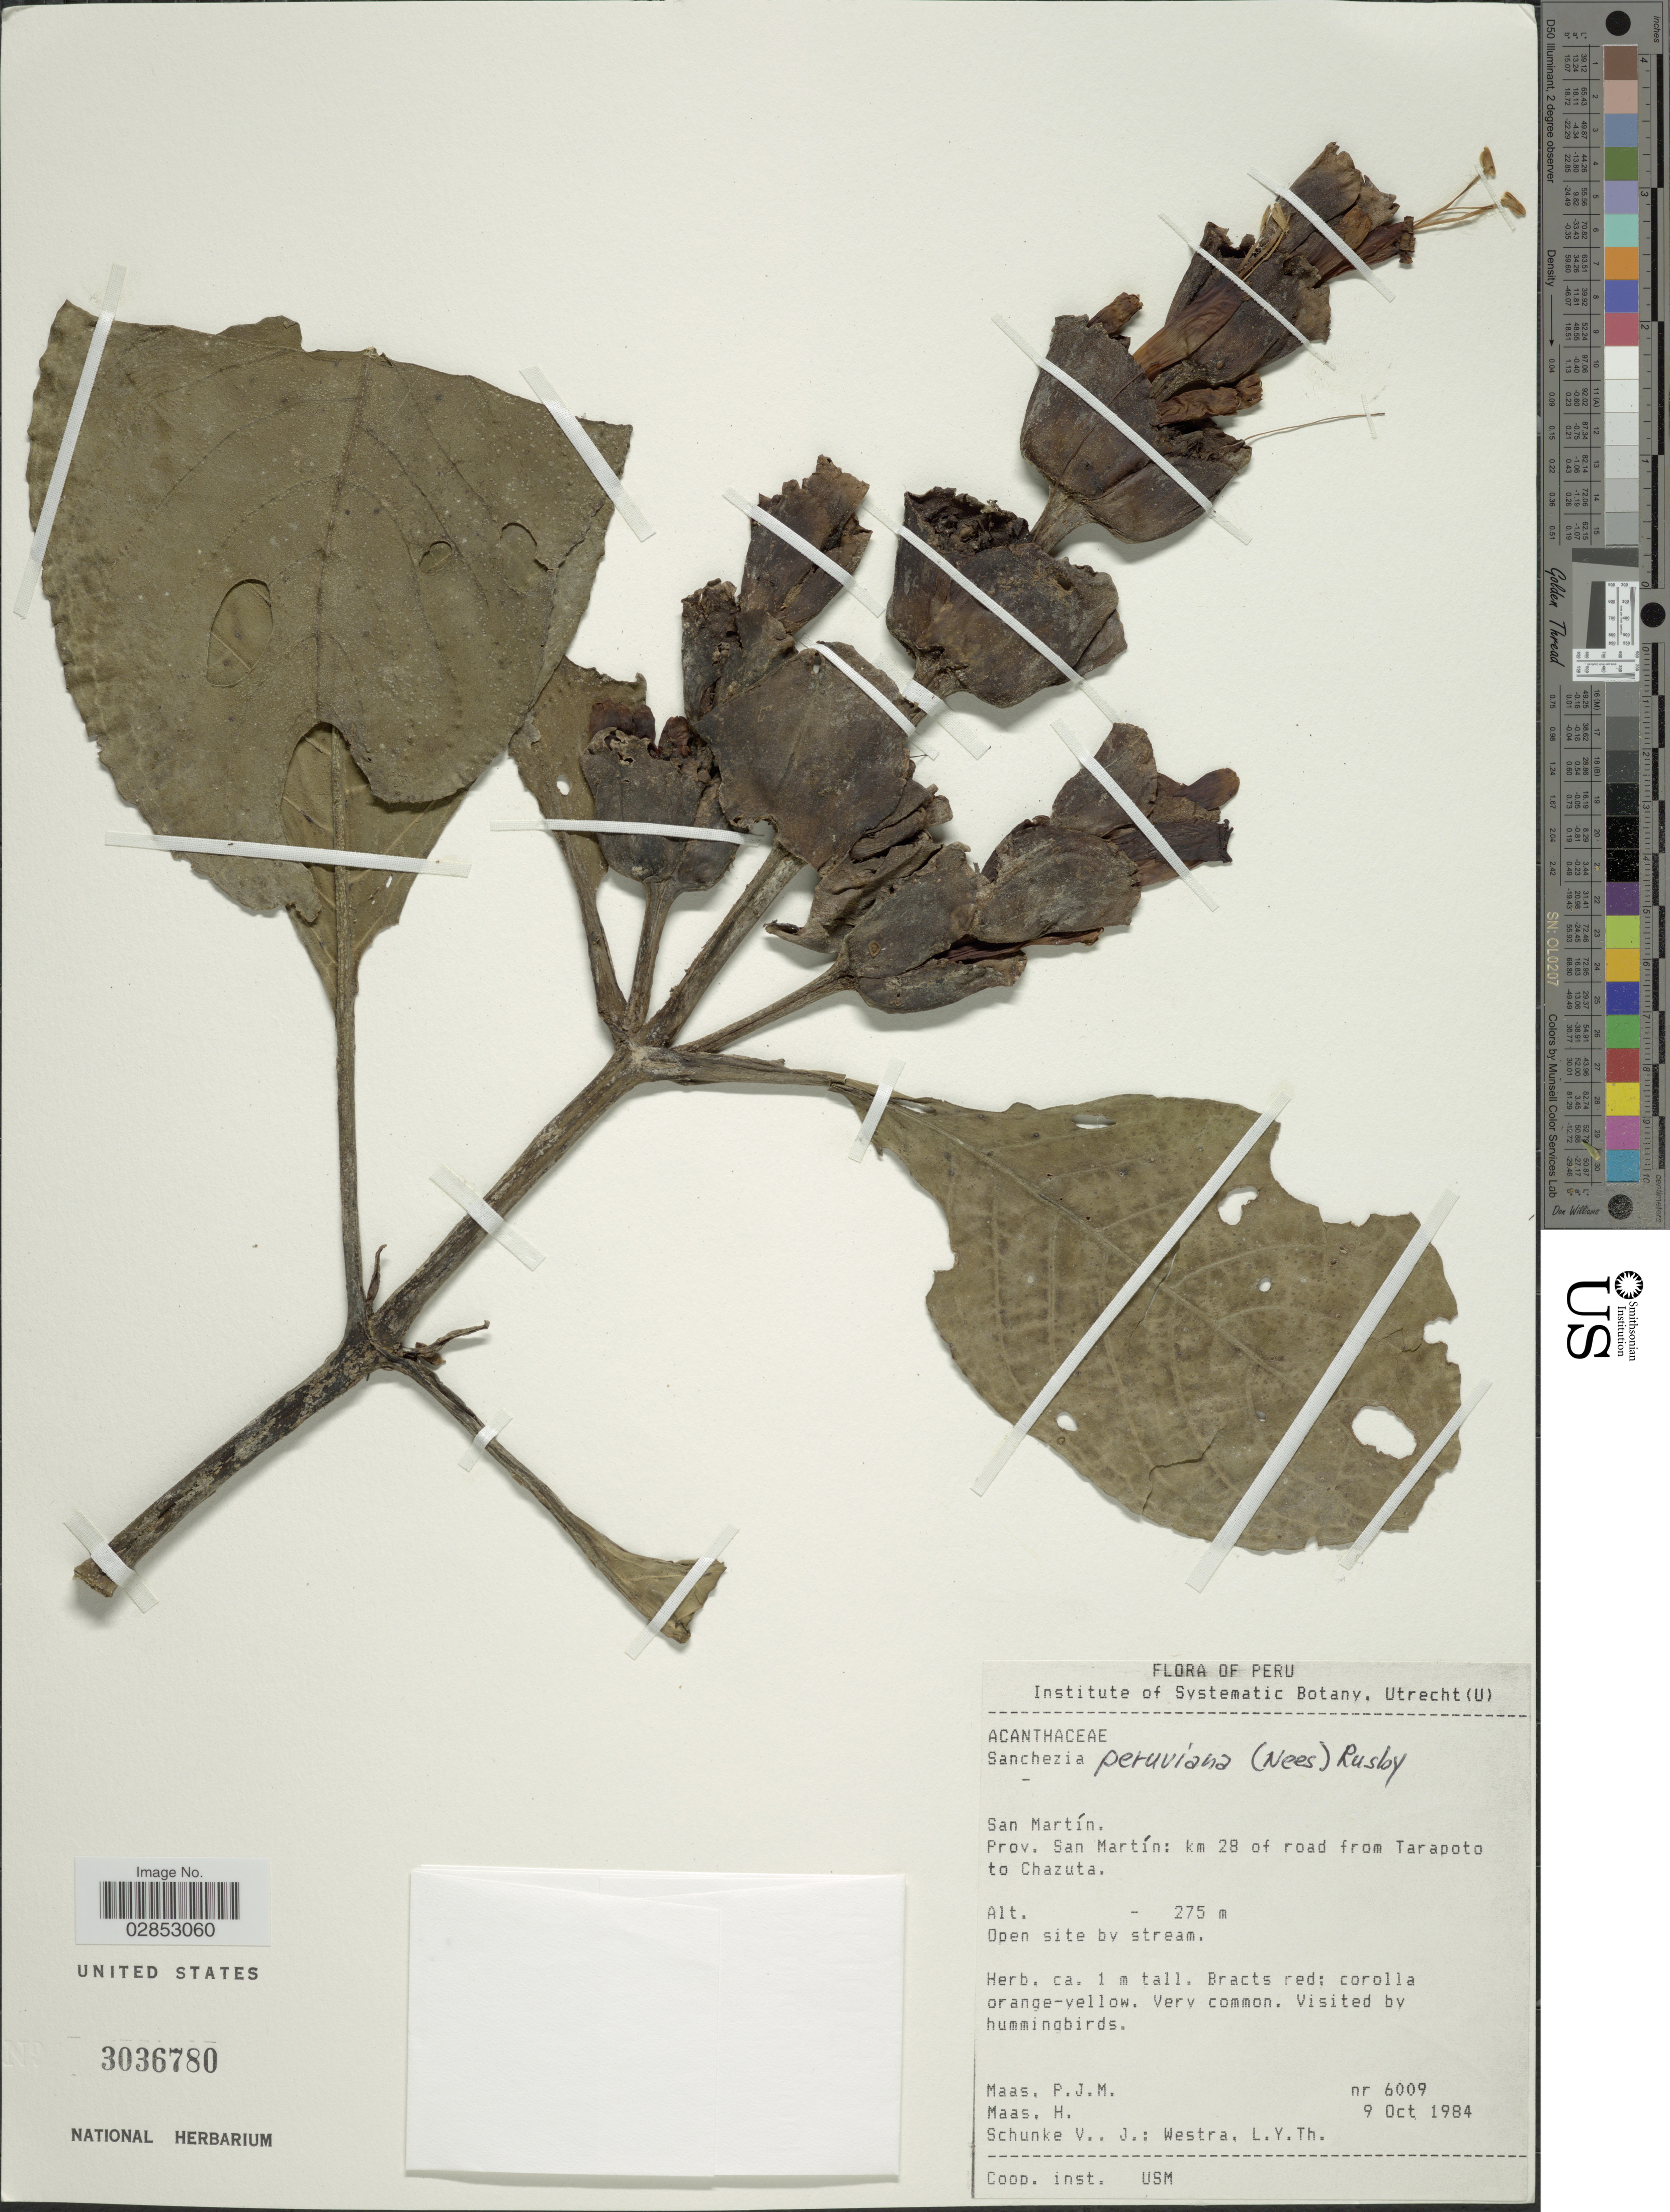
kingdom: Plantae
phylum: Tracheophyta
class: Magnoliopsida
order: Lamiales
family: Acanthaceae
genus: Sanchezia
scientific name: Sanchezia macrocnemis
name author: (Nees) Wassh.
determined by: Azevedo, Igor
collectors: P. Maas, H. Maas, J. Schunke Vigo & L. Y. T. Westra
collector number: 6009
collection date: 1984-10-09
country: Peru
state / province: San Martín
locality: Prov. San Martín: km 28 of road from Tarapoto to Chazuta.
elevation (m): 275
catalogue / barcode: US 3036780